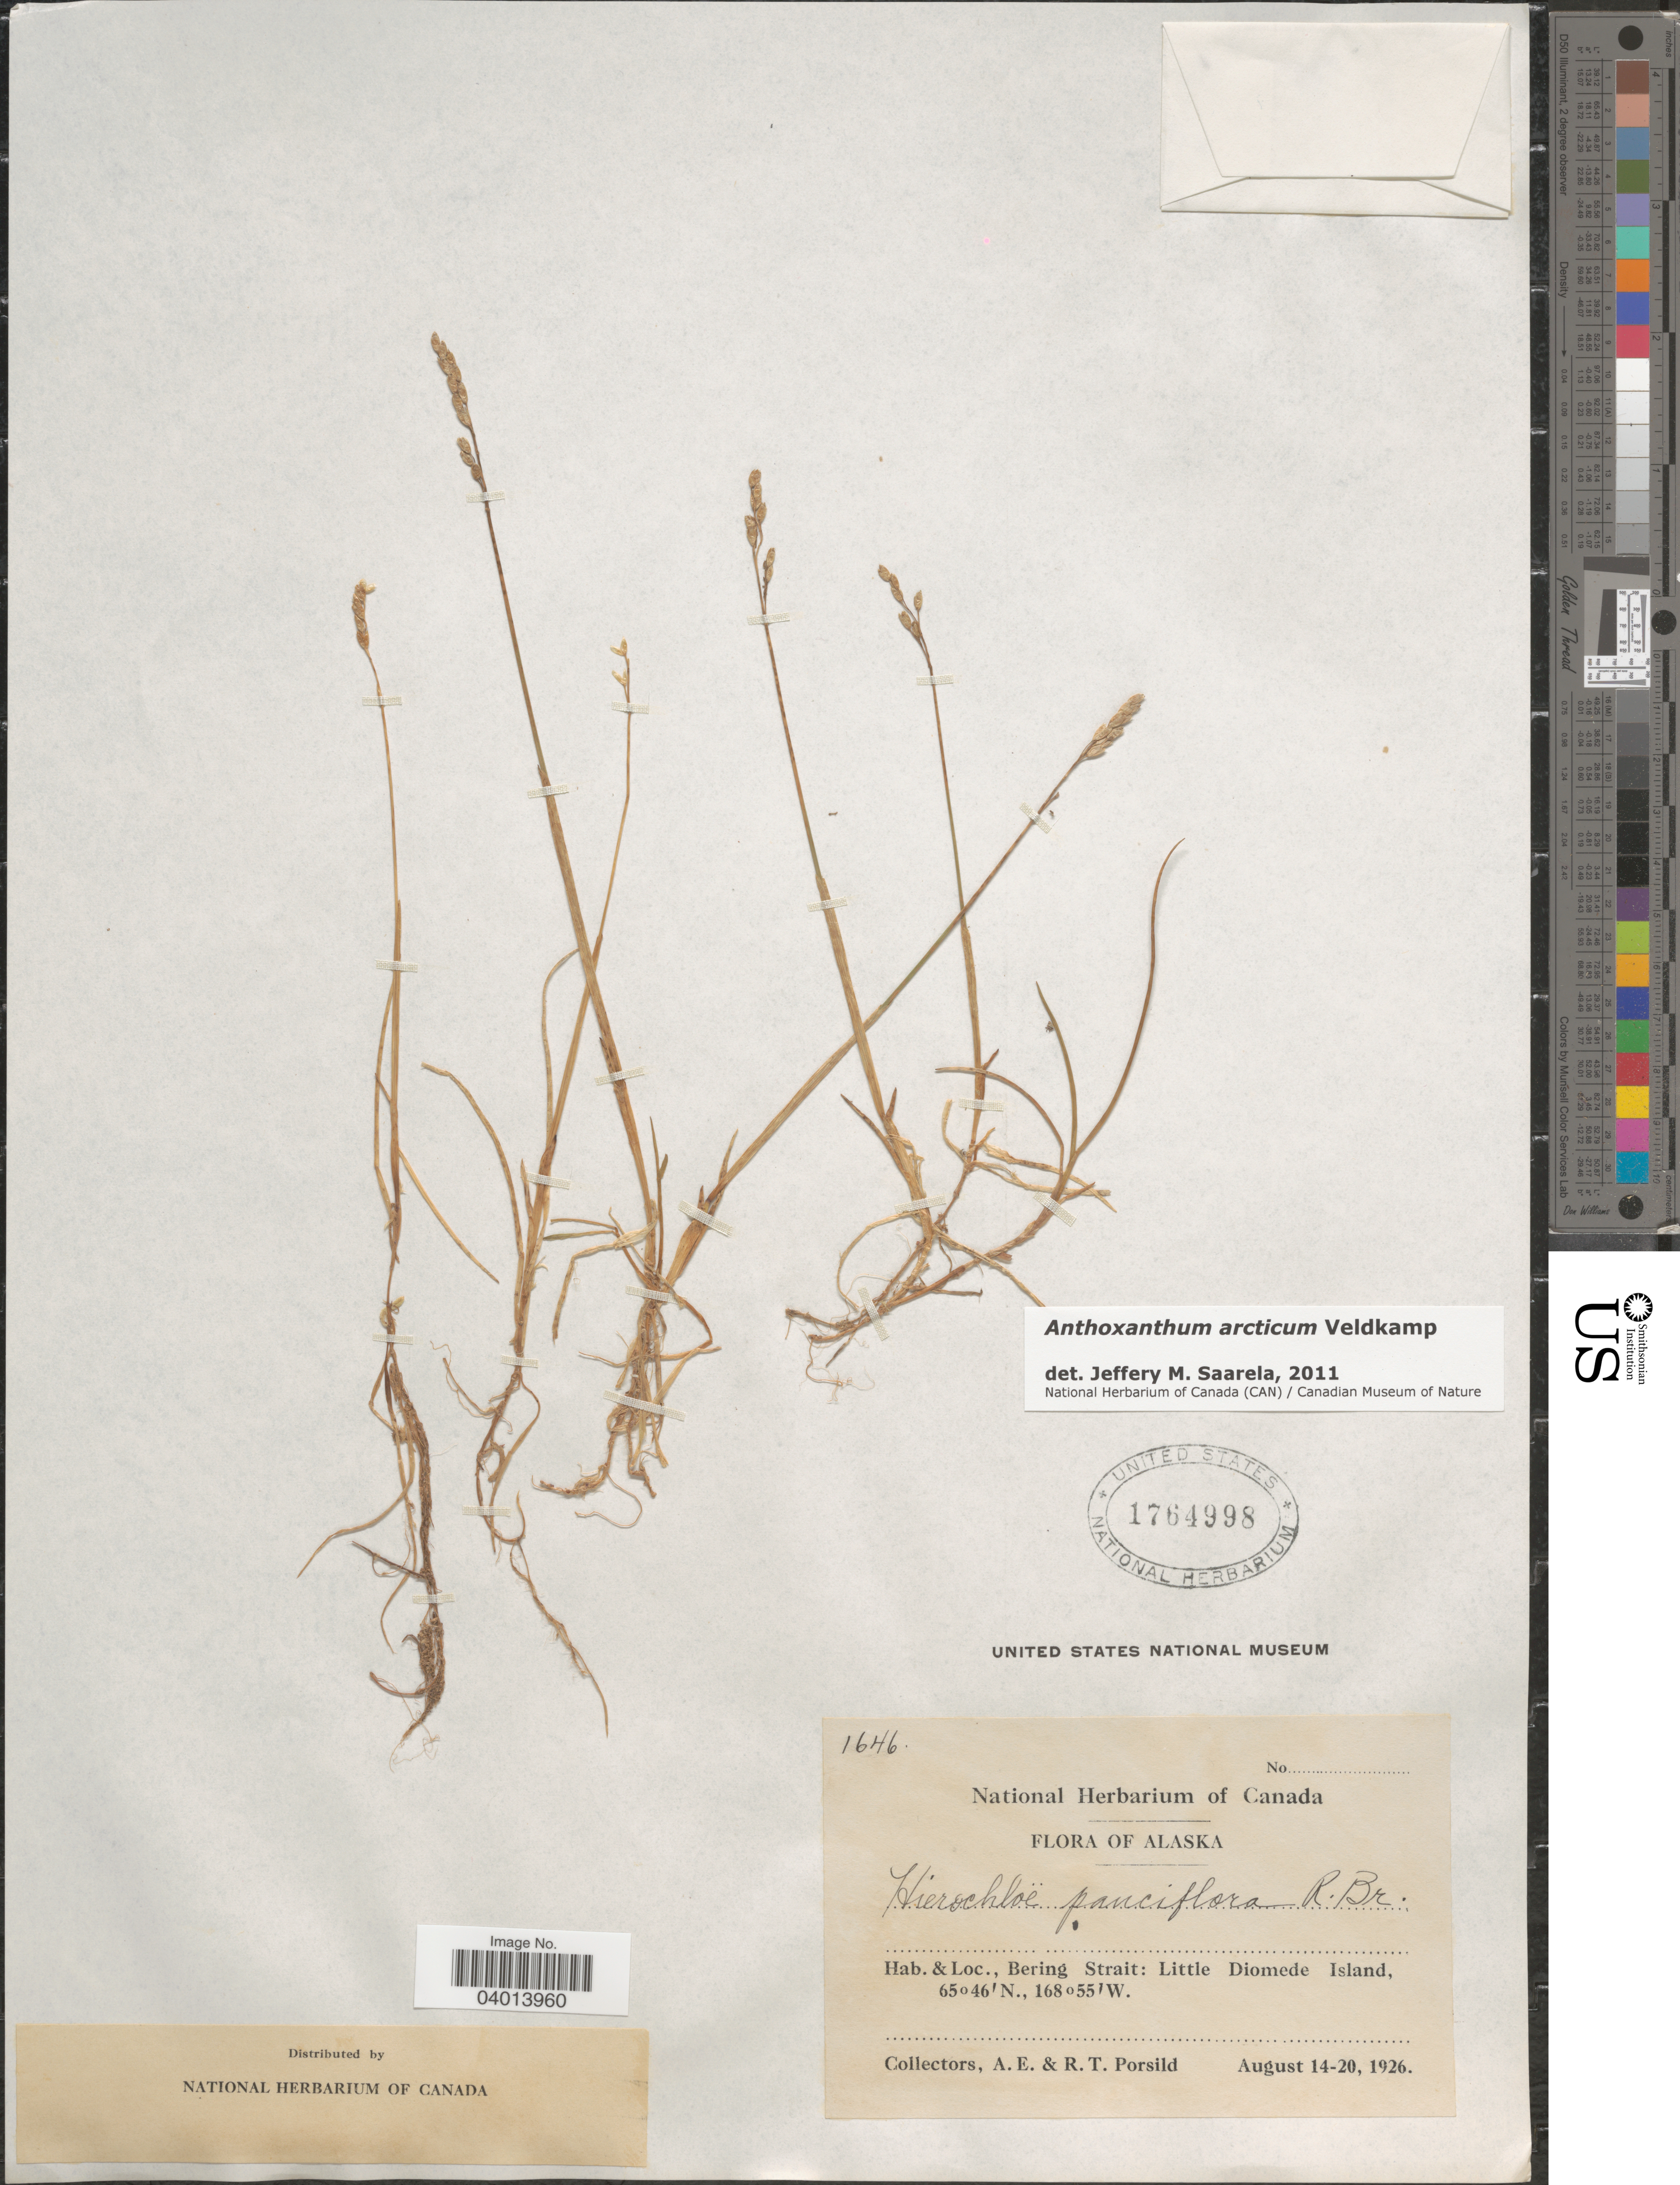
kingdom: Plantae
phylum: Tracheophyta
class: Liliopsida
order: Poales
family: Poaceae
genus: Anthoxanthum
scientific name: Anthoxanthum arcticum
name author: Veldkamp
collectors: A. E. Porsild & R. T. Porsild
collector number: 1646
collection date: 1926-08-14/1926-08-20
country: United States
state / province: Alaska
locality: Bering strait: Little Diomede Island.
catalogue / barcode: US 1764998